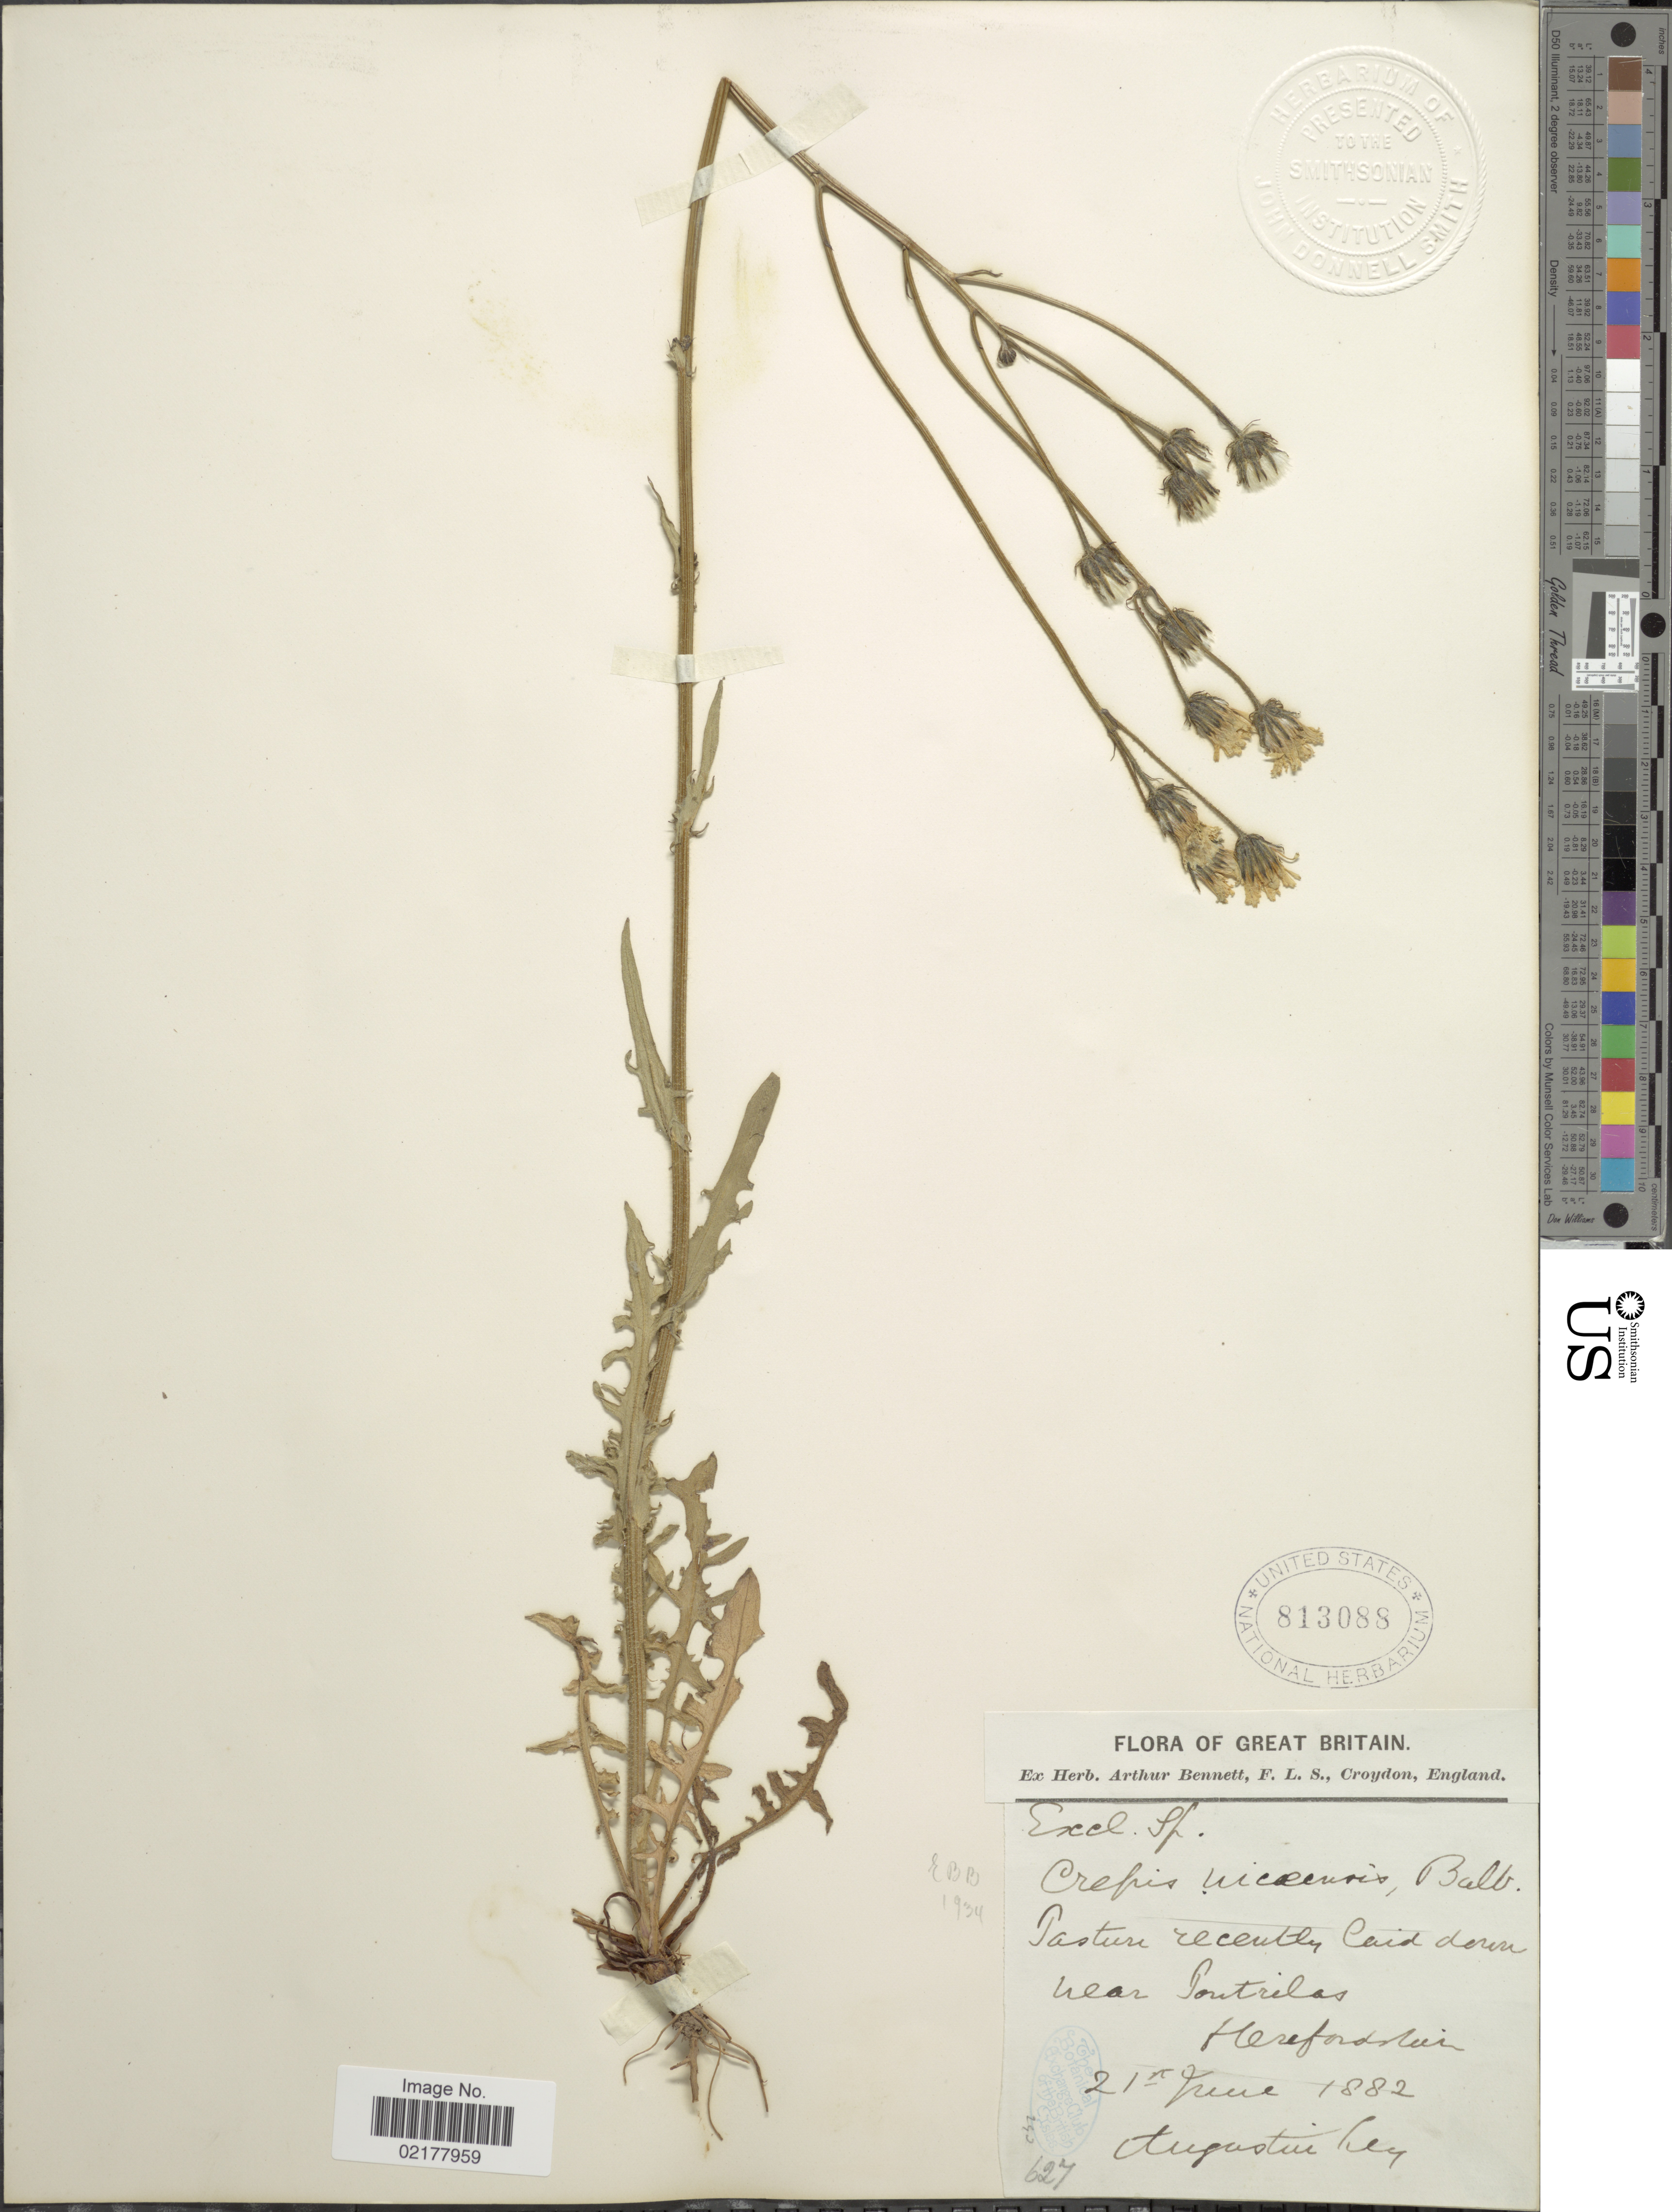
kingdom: Plantae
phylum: Tracheophyta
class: Magnoliopsida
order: Asterales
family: Asteraceae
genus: Crepis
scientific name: Crepis nicaeensis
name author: Balb.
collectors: -. Agustin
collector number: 627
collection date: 1882-06-21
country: United Kingdom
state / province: England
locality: Near Pontrilas Herefordshire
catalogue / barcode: US 813088